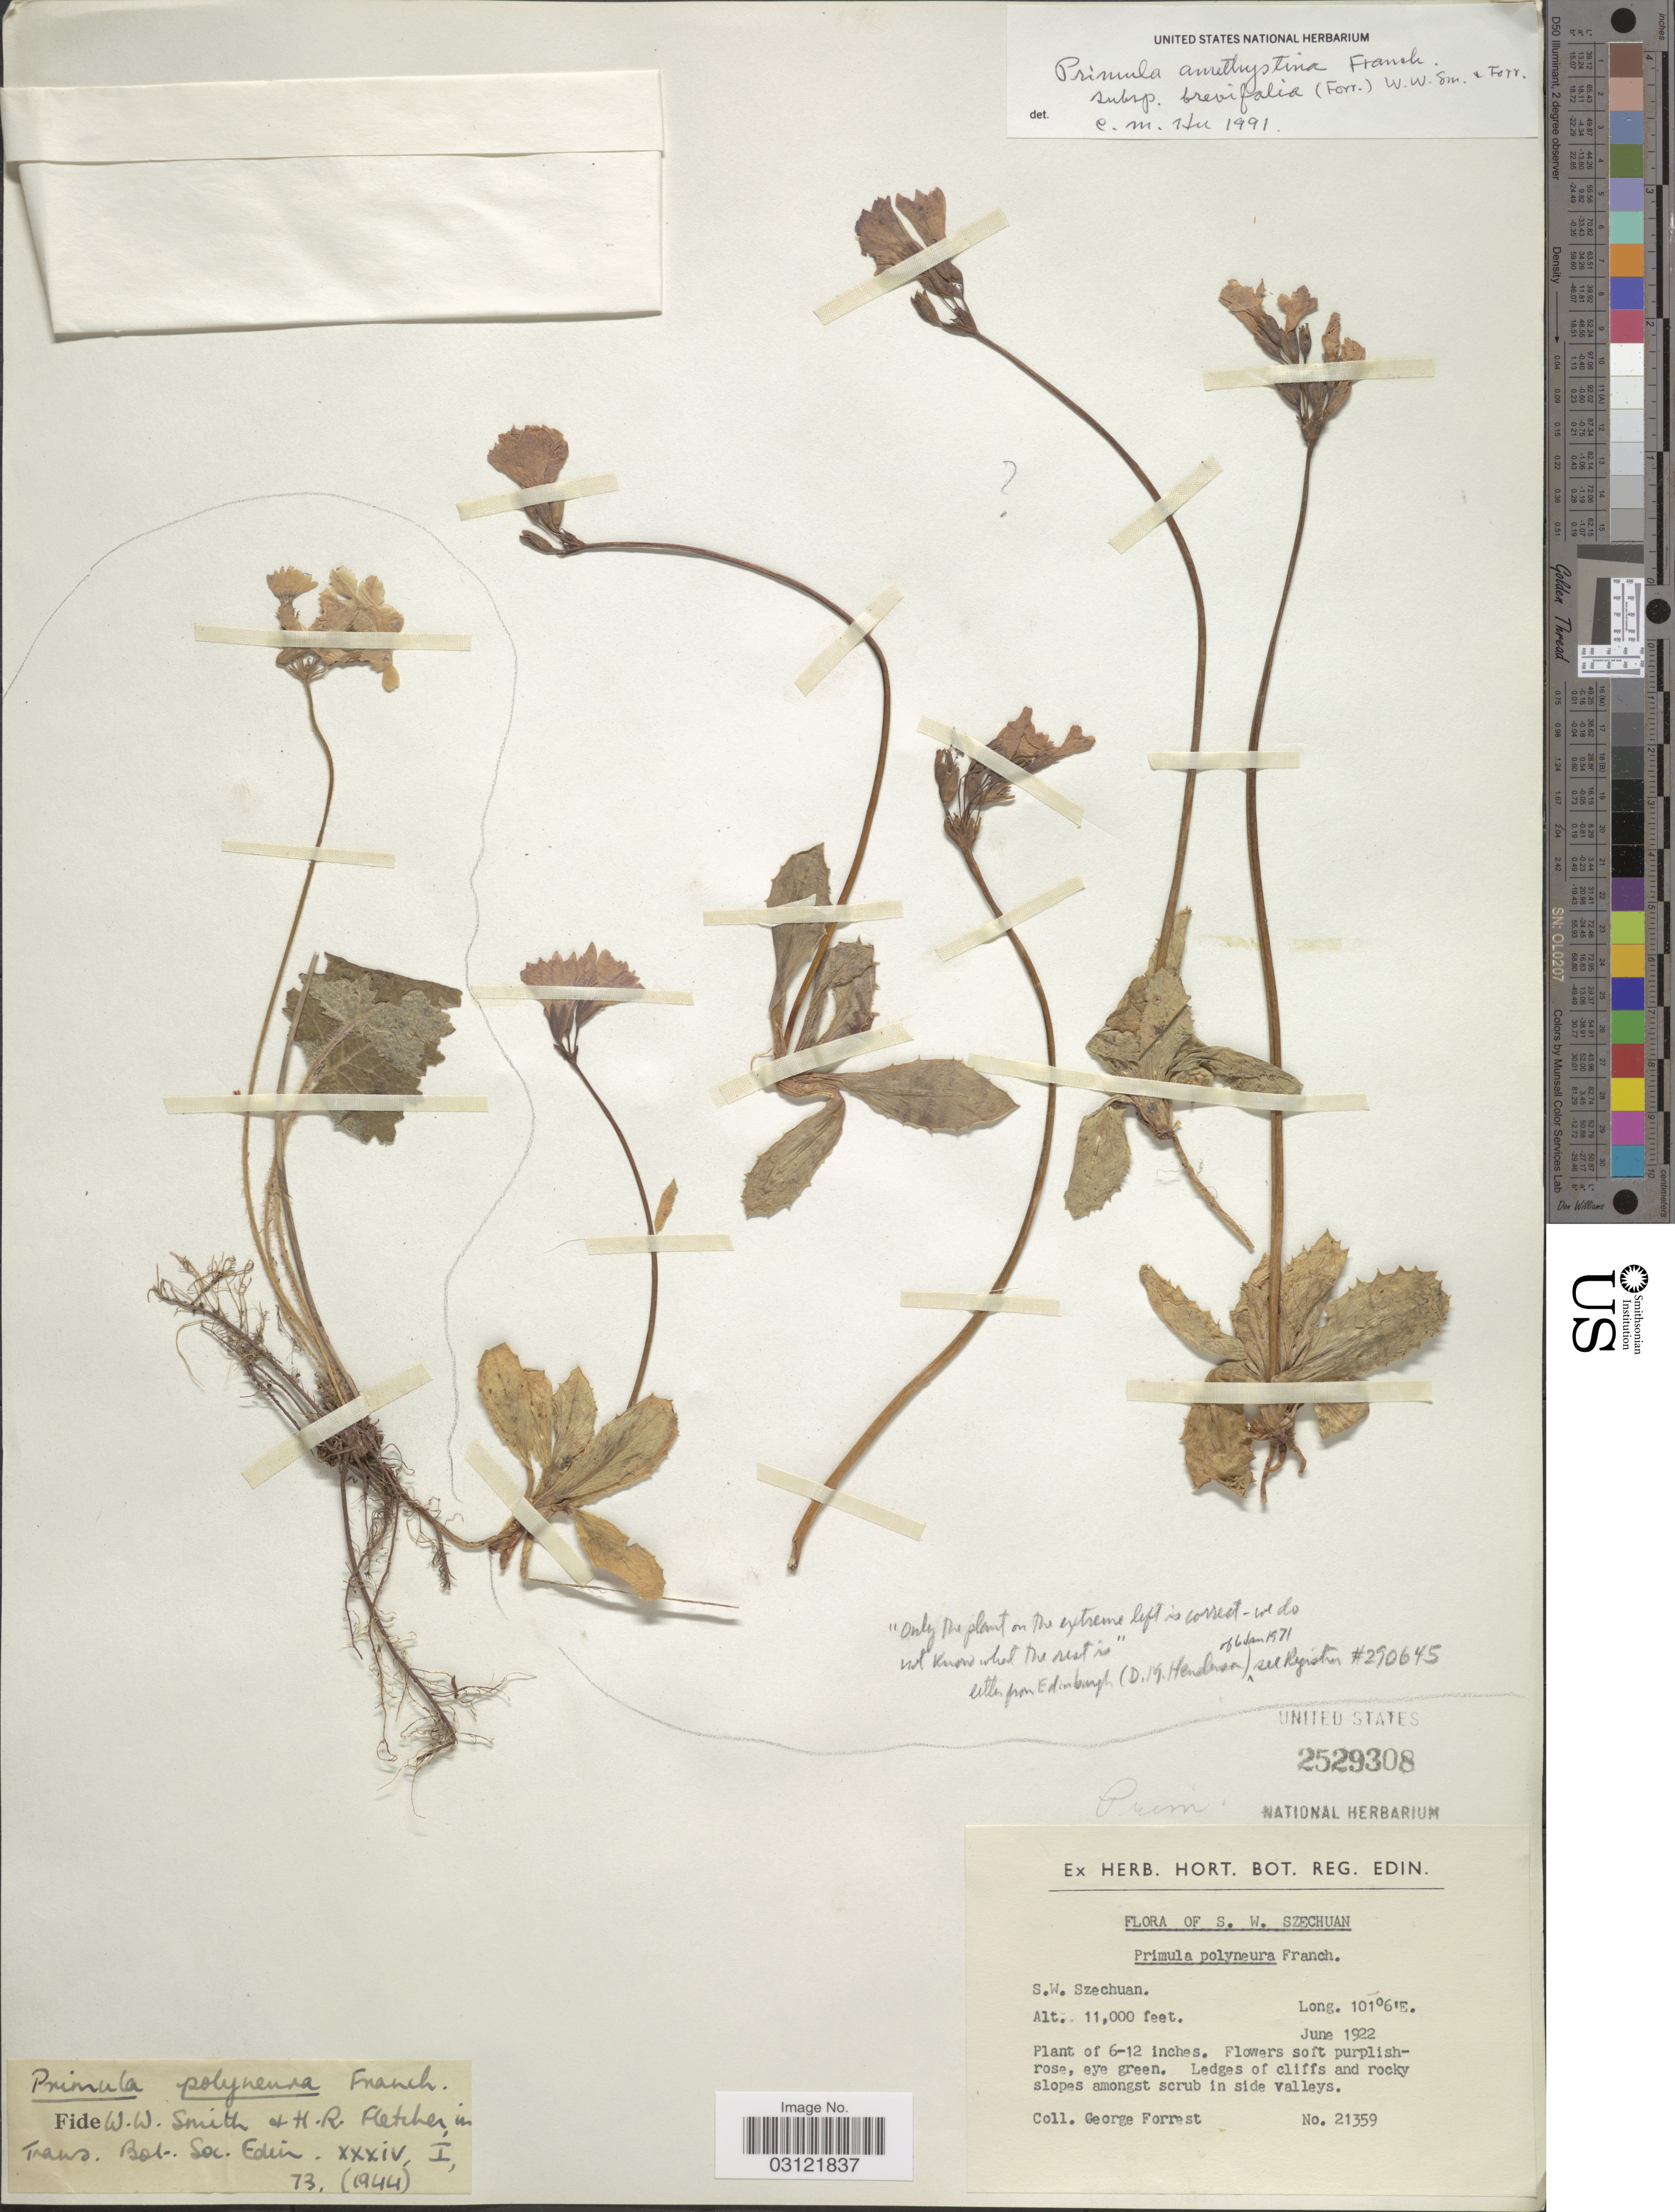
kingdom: Plantae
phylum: Tracheophyta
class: Magnoliopsida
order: Ericales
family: Primulaceae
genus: Primula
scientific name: Primula polyneura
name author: Franch.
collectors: G. Forrest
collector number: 21359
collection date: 1922-06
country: China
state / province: Sichuan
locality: S.W. Szechuan.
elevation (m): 3353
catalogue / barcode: US 2529308